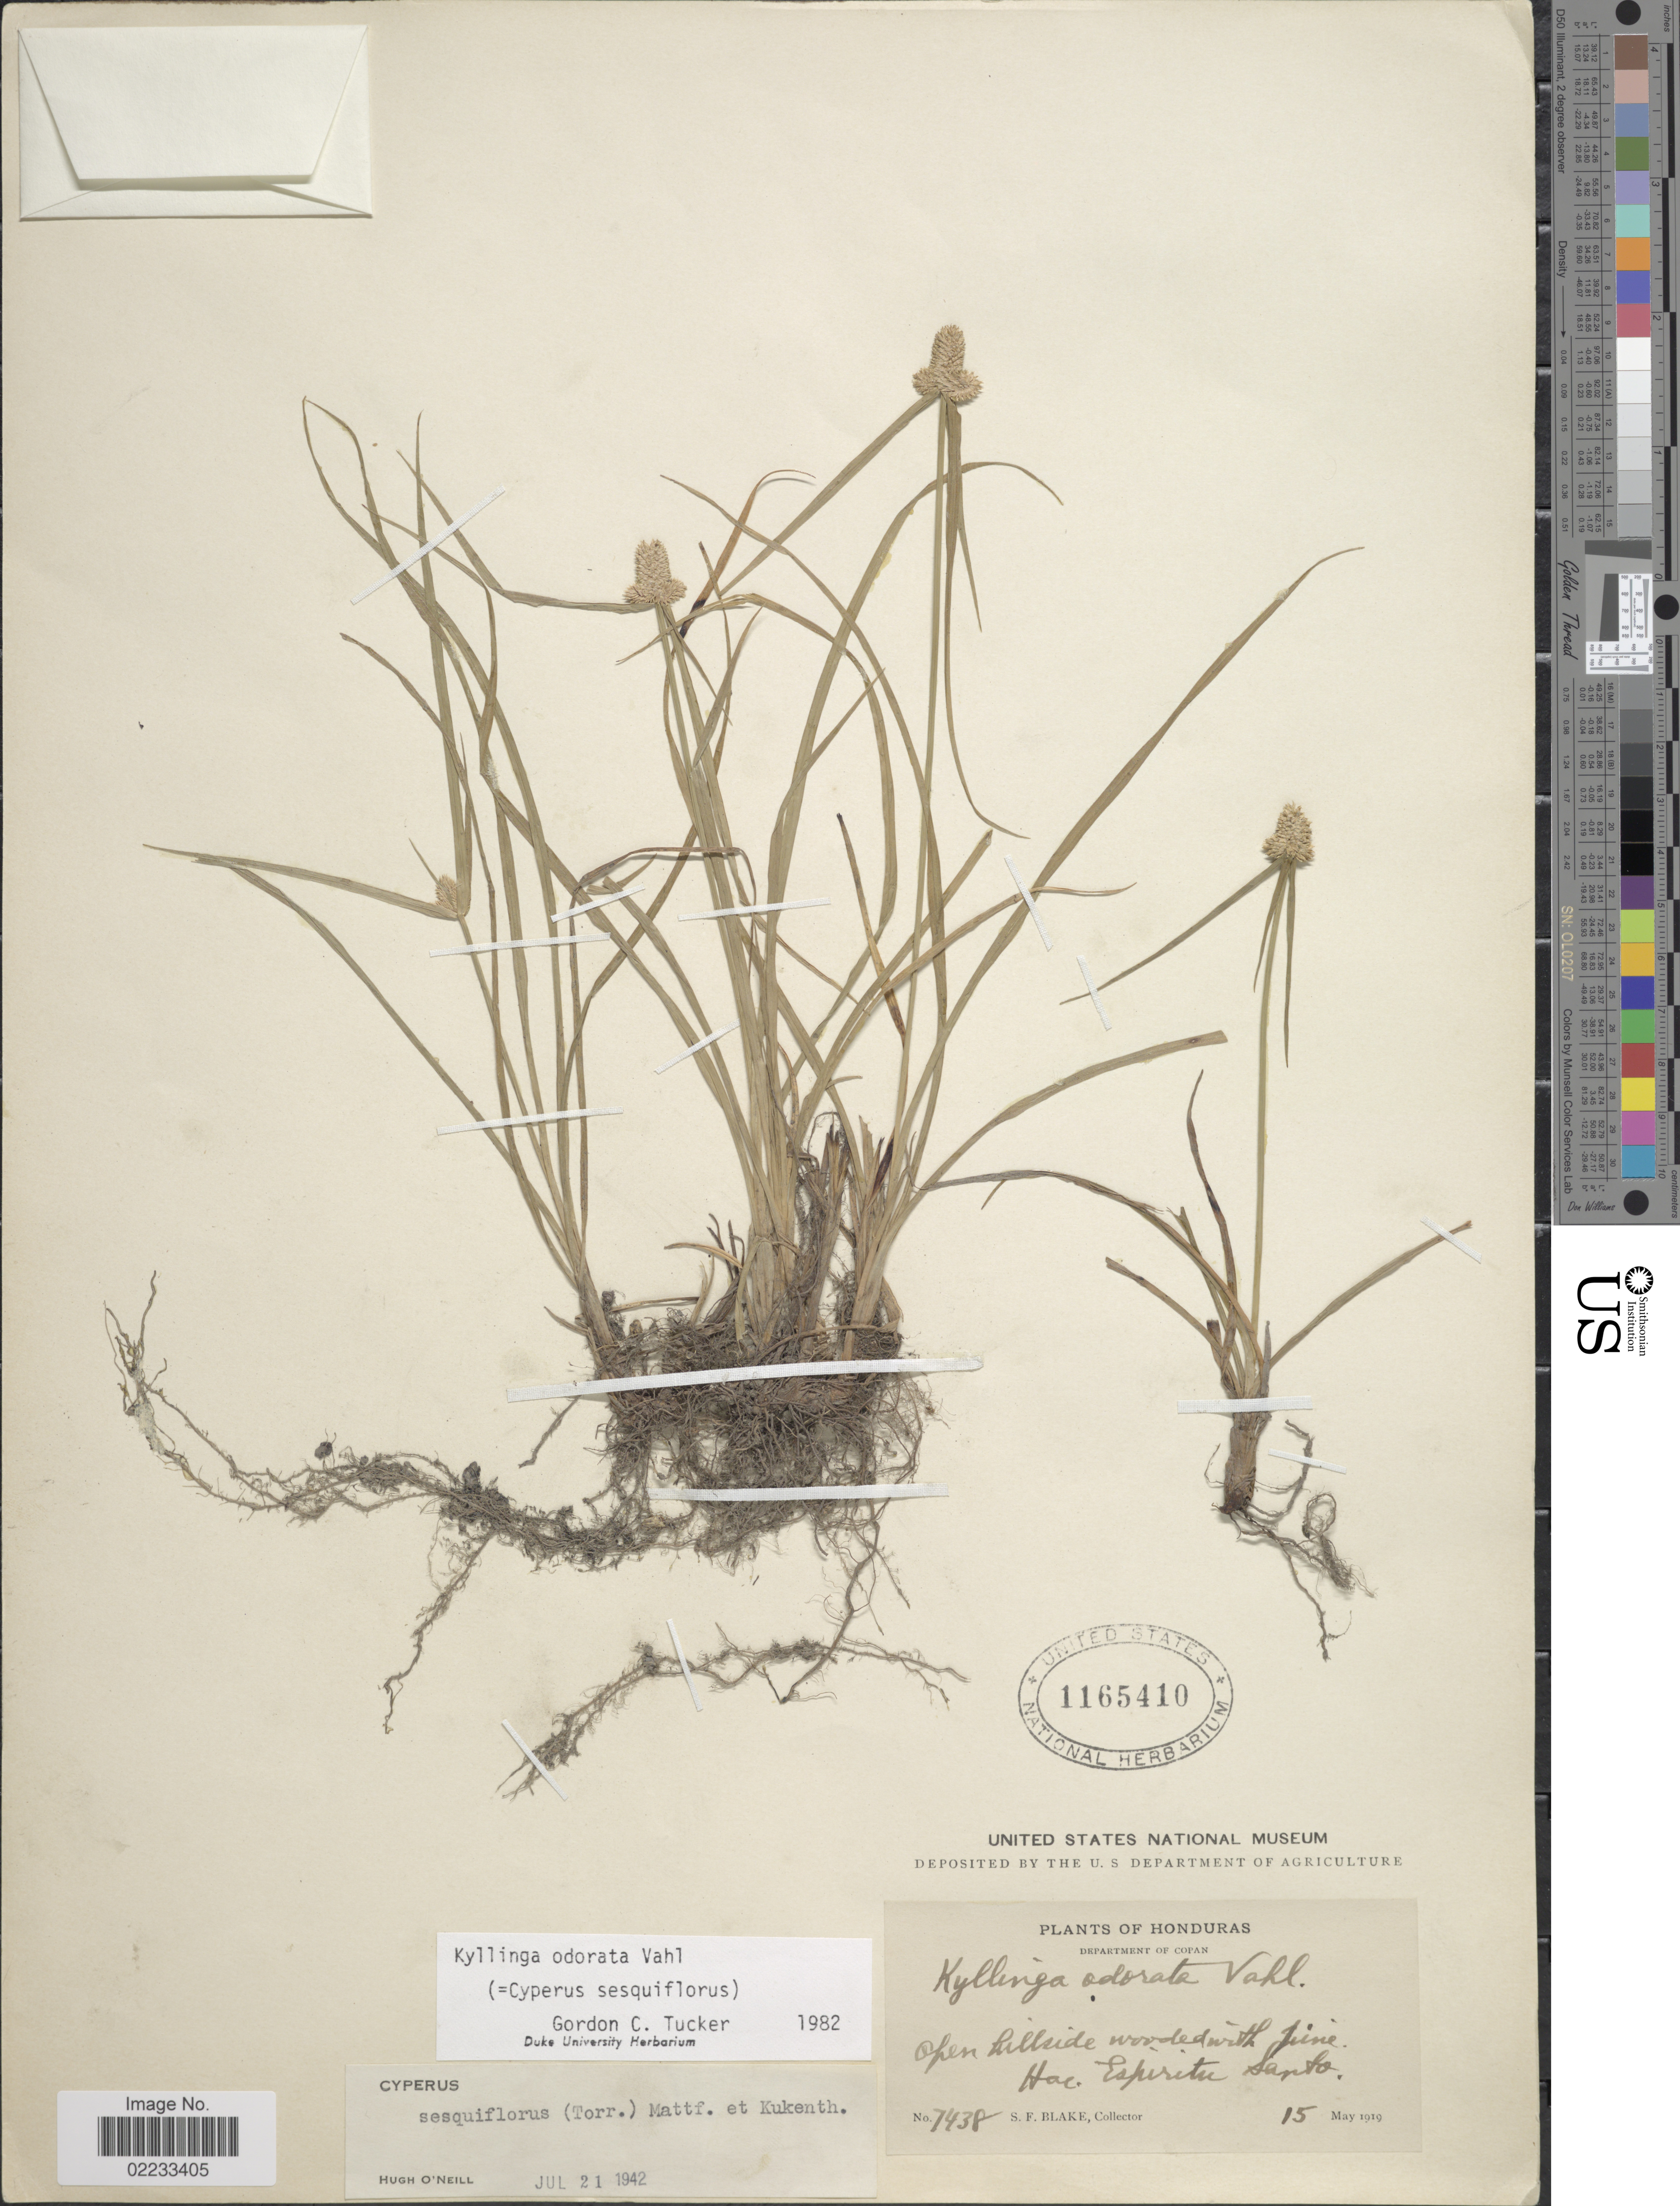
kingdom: Plantae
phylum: Tracheophyta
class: Liliopsida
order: Poales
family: Cyperaceae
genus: Cyperus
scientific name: Cyperus sesquiflorus subsp. sesquiflorus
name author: (Torr.) Mattf. & Kük.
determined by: Strong, M. T., (US), Smithsonian Institution - National Museum of Natural History (UNITED STATES)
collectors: S. Blake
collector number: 7438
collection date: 1919-05-15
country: Honduras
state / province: Copán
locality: Hac. Espiritu Santo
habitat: open hillside. wooded with pine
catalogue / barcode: US 1165410